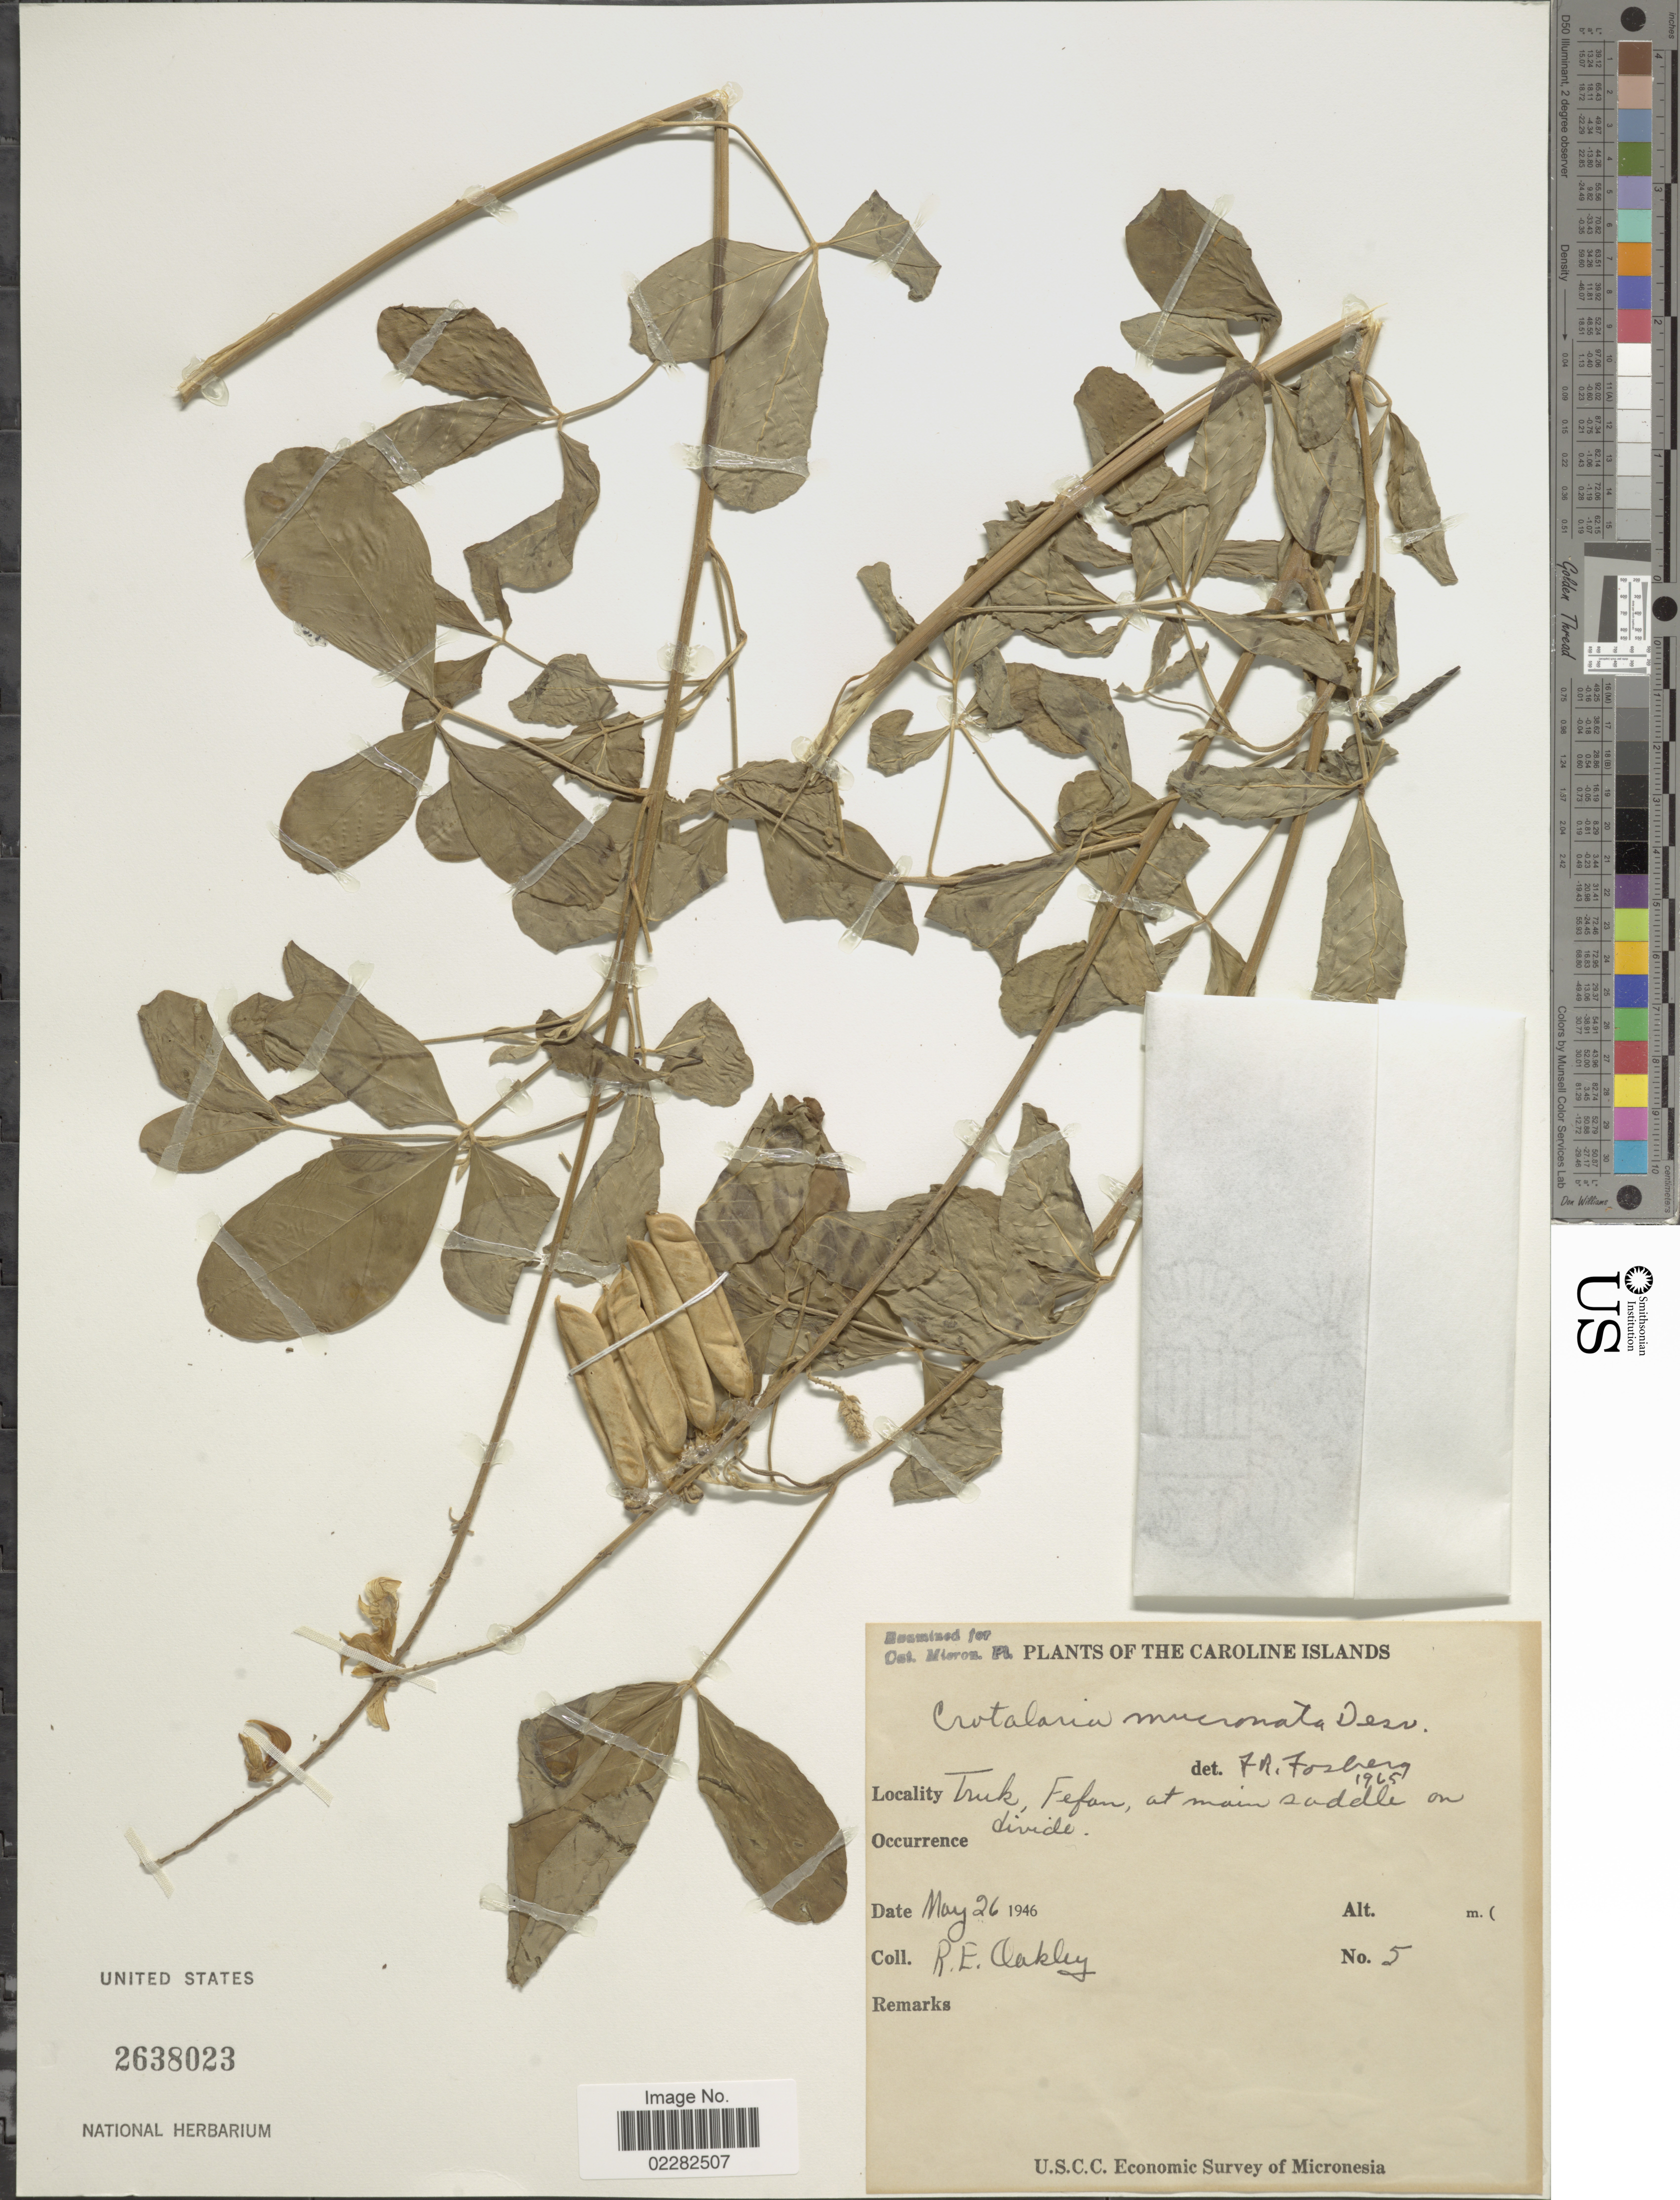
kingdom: Plantae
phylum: Tracheophyta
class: Magnoliopsida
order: Fabales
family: Fabaceae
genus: Crotalaria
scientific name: Crotalaria pallida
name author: Aiton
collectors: R. Oakley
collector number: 5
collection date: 1946-05-26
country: Micronesia, Federated States of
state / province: Truk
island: Fefan [Fefen]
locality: Truk, Caroline Islands, Fefan, at main saddle on divide.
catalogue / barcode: US 2638023